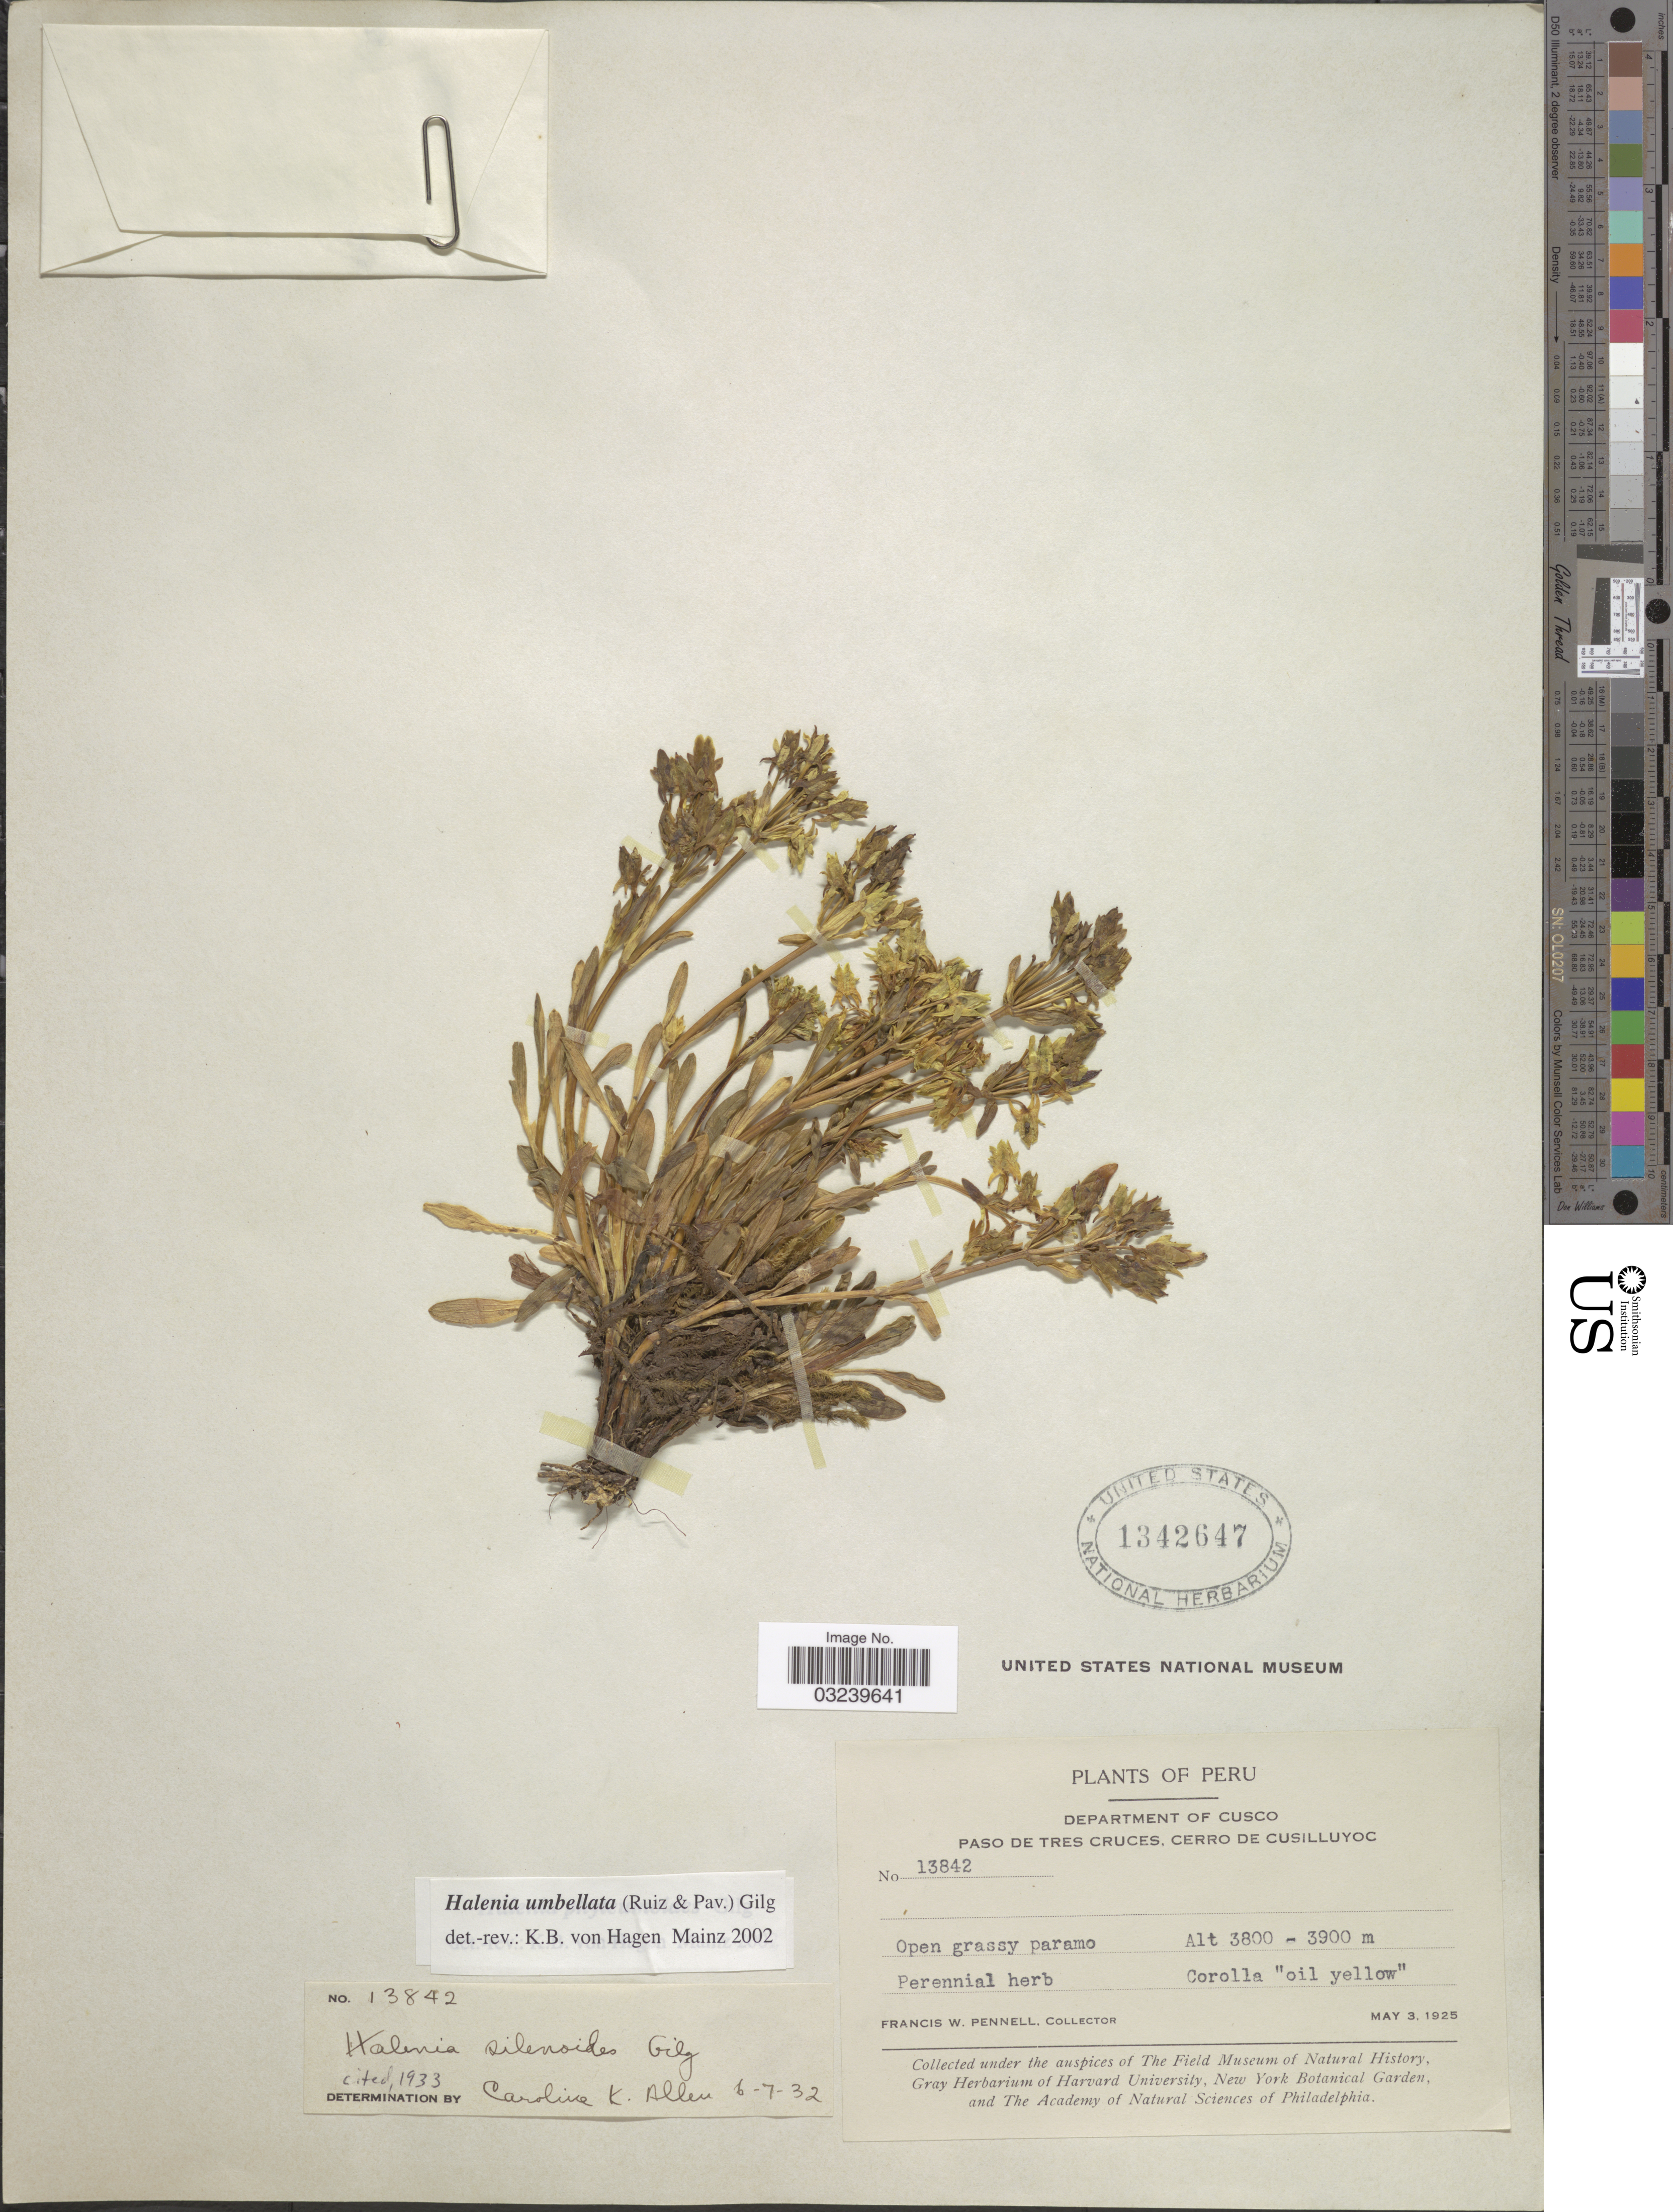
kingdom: Plantae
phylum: Tracheophyta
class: Magnoliopsida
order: Gentianales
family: Gentianaceae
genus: Halenia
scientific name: Halenia umbellata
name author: (Ruiz & Pav.) Gilg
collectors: F. W. Pennell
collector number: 13842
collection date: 1925-05-03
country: Peru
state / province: Cusco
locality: Department of Cusco, Paso De Tres Cruces, Cerro De Cusilluyoc.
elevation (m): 3800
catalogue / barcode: US 1342647